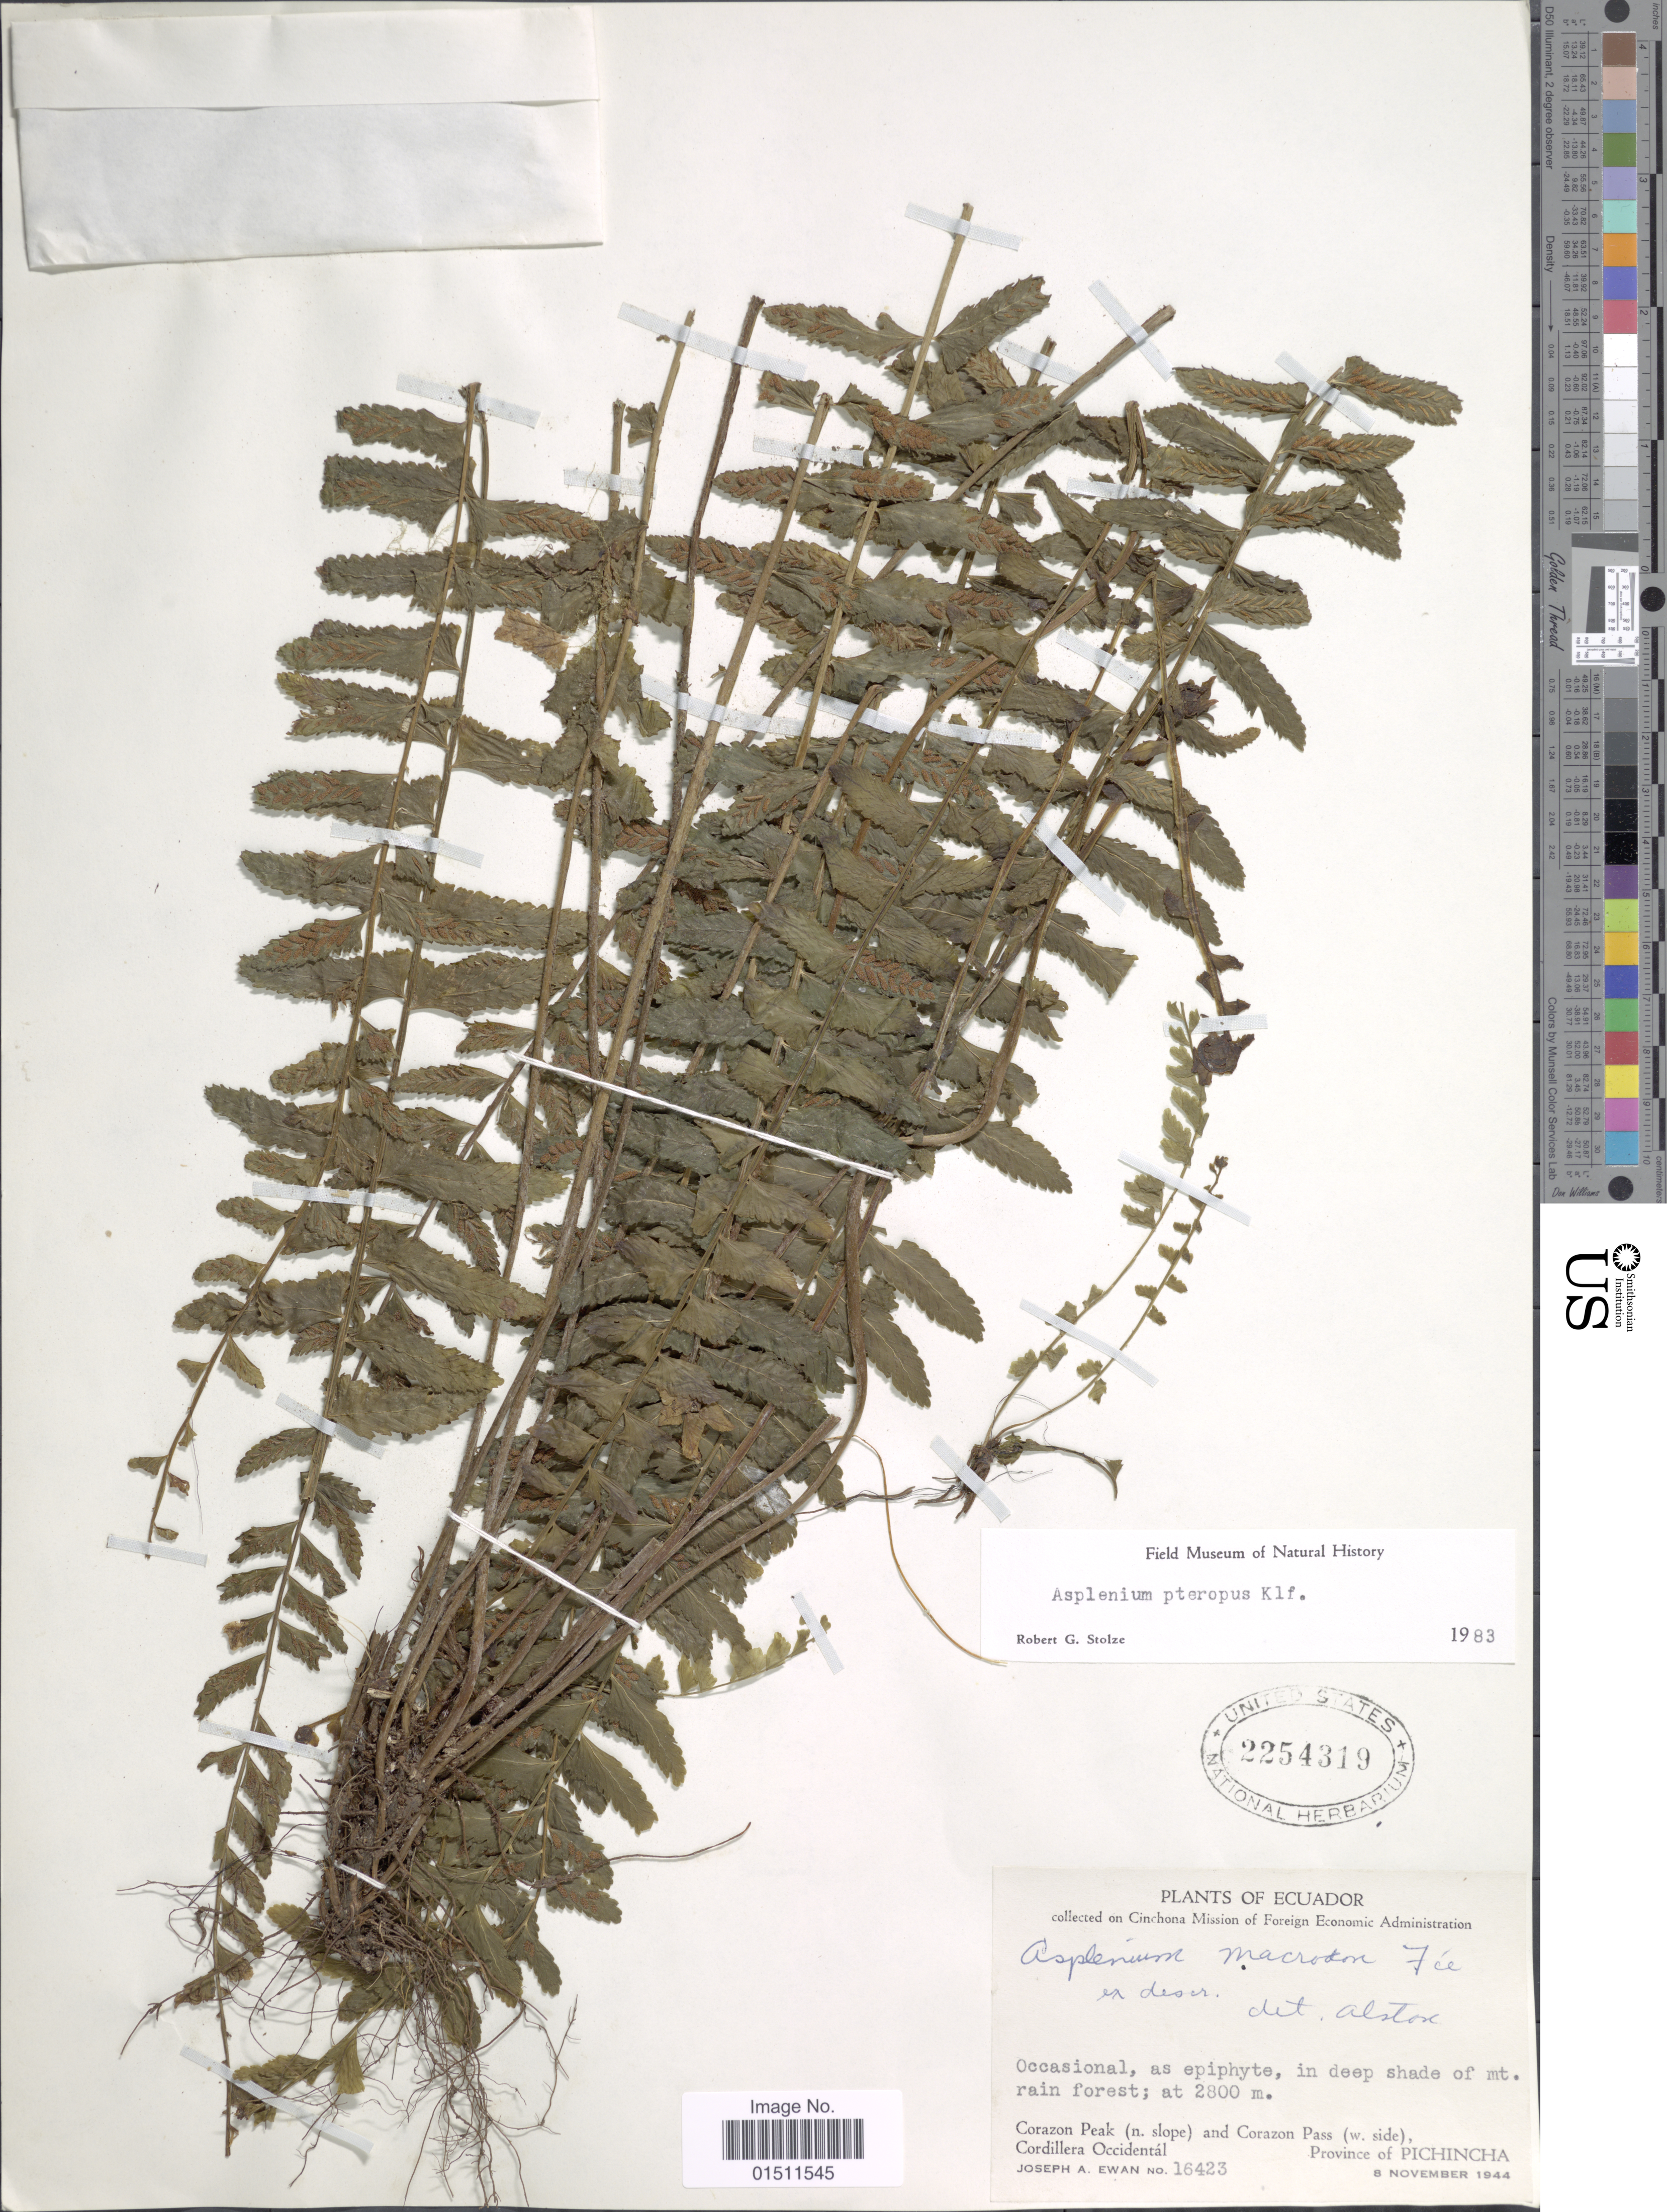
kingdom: Plantae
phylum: Tracheophyta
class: Polypodiopsida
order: Polypodiales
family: Aspleniaceae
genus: Asplenium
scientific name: Asplenium macrodon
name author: Fée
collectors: J. A. Ewan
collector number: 16423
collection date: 1944-11-08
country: Ecuador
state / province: Pichincha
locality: Corazon Peak (n. slope) and Corazon Pass (w. side), Cordillera Occidental, Province of Pichincha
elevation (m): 2800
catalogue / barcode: US 2254319